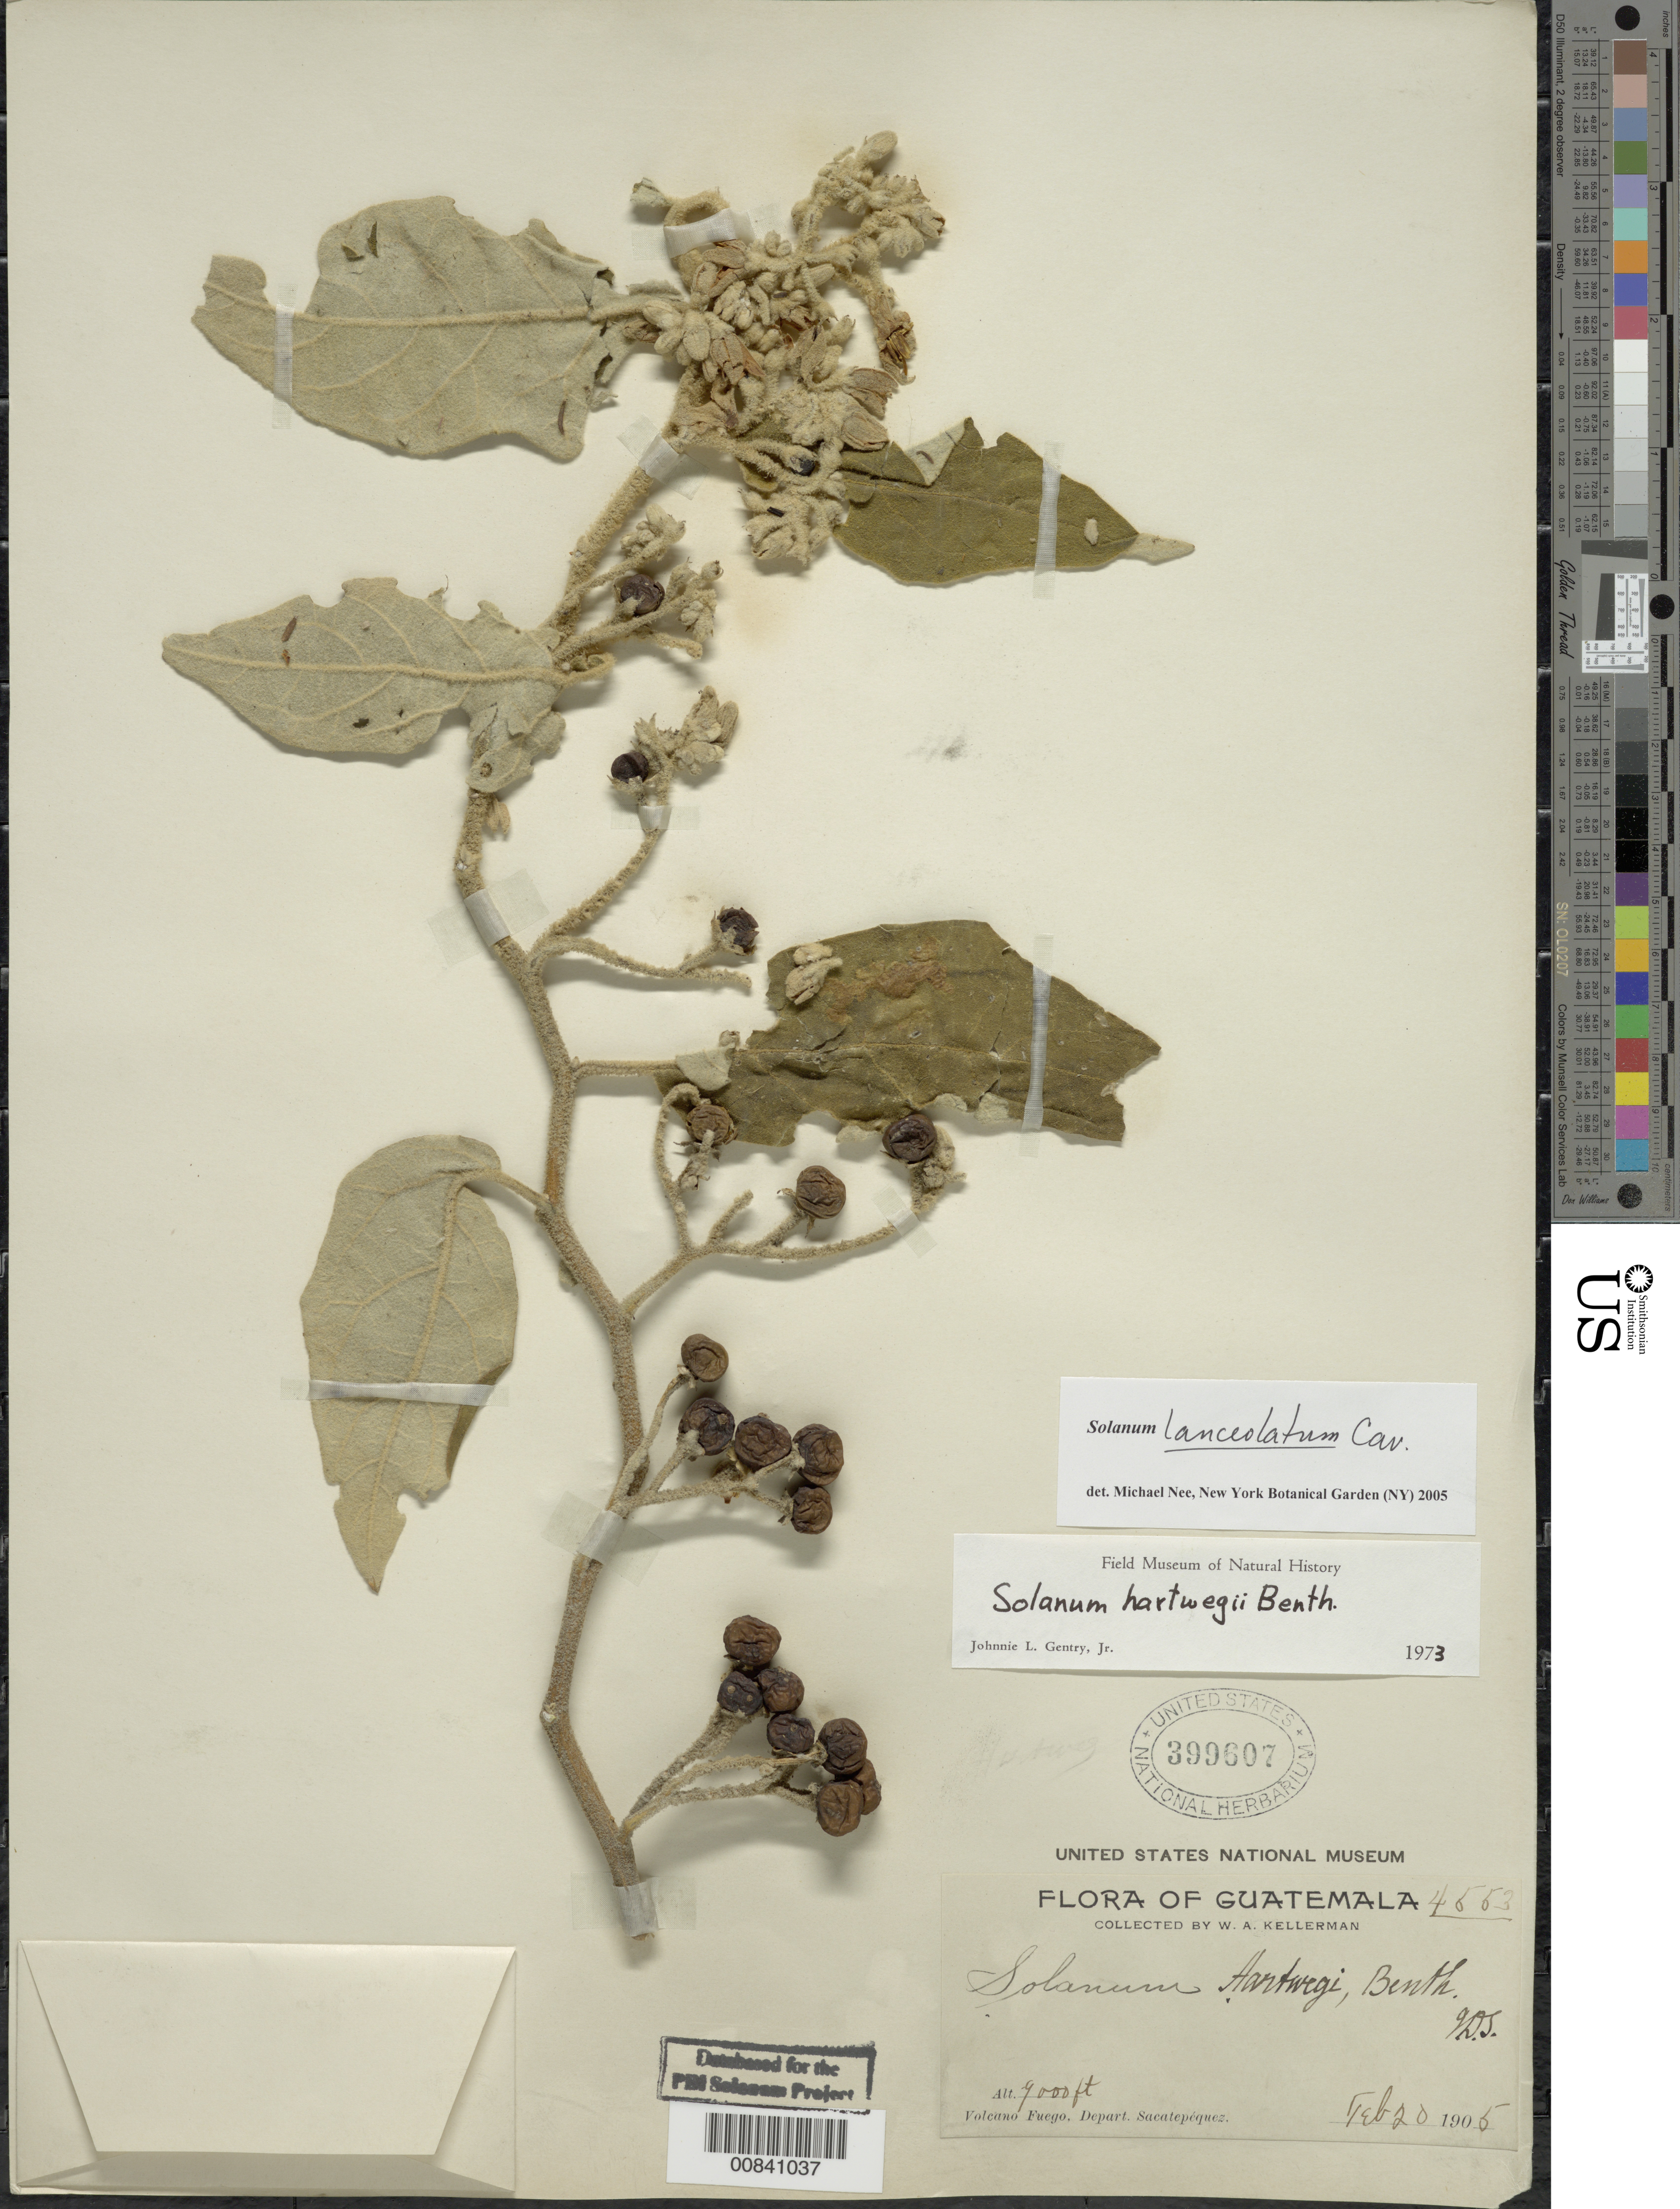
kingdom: Plantae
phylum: Tracheophyta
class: Magnoliopsida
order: Solanales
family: Solanaceae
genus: Solanum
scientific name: Solanum lanceolatum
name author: Cav.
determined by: Nee, Michael H.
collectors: W. A. Kellerman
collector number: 4553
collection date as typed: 20 Feb 1905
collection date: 1905-02-20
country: Guatemala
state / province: Sacatepéquez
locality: Volcano Fuego.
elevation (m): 2743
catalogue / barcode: US 399607